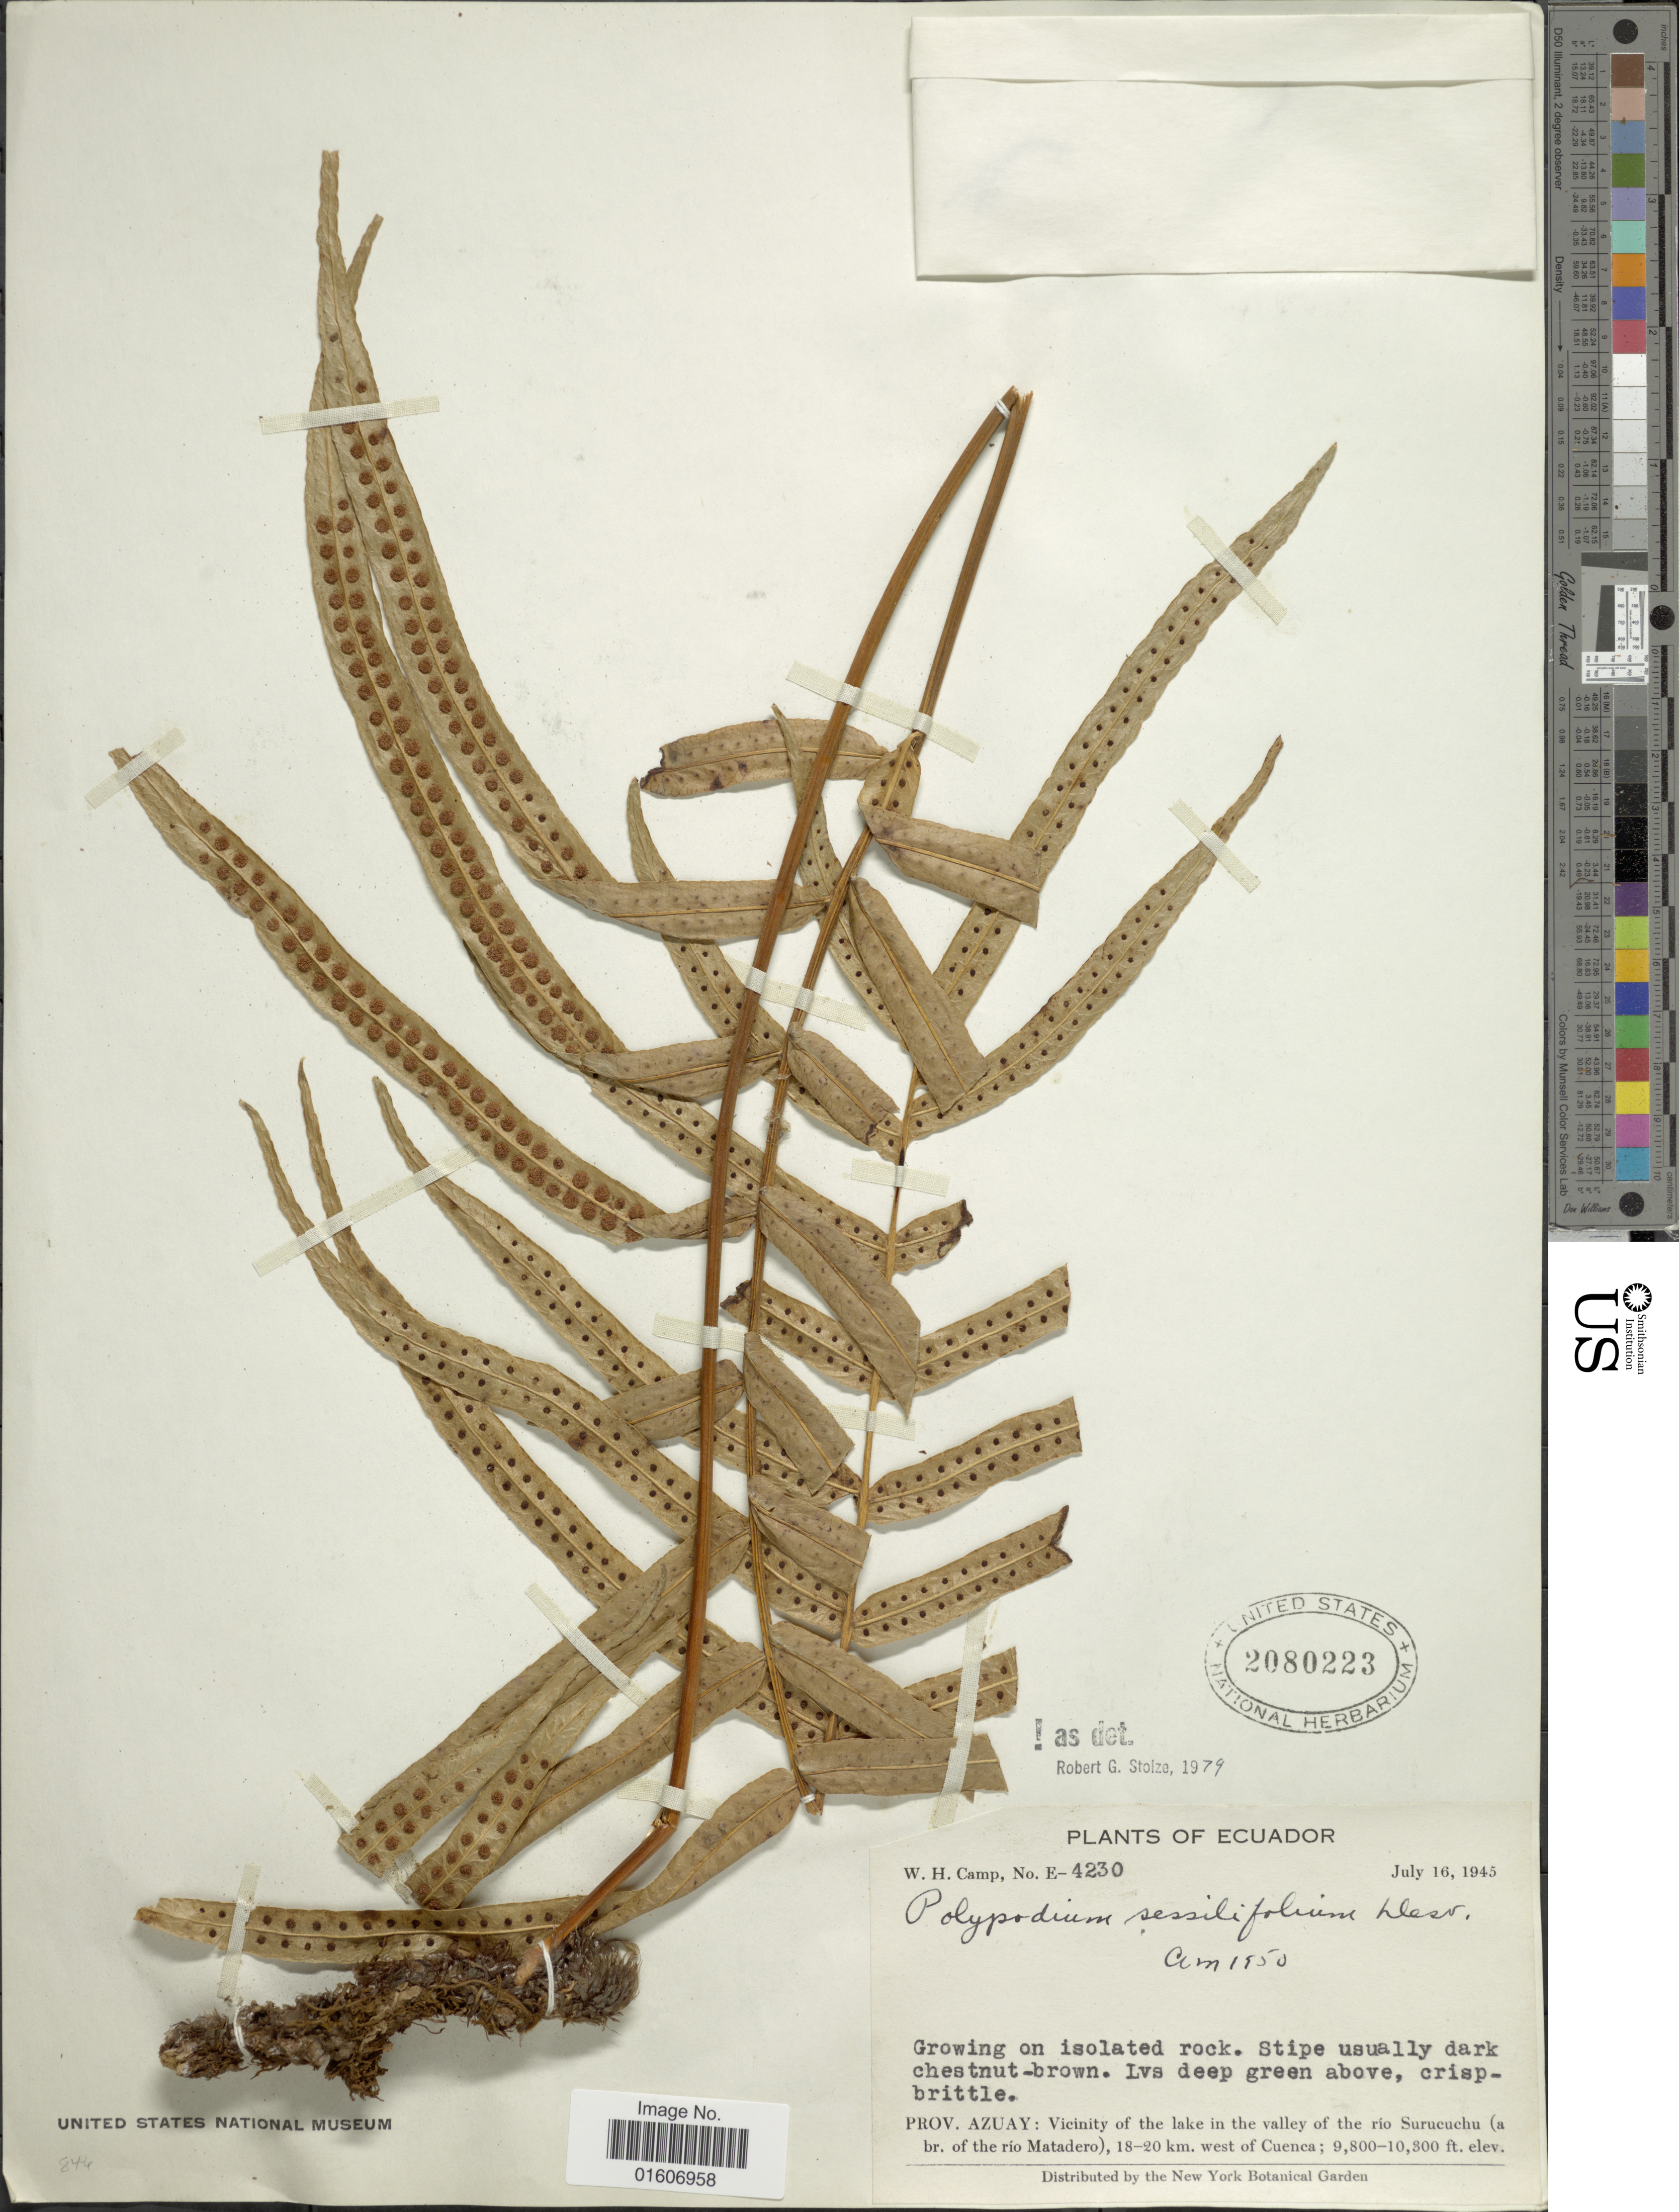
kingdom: Plantae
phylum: Tracheophyta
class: Polypodiopsida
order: Polypodiales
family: Polypodiaceae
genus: Serpocaulon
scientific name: Serpocaulon sessilifolium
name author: (Desv.) A.R. Sm.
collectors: W. H. Camp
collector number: E-4230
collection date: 1945-07-16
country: Ecuador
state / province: Azuay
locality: Vicinity of the lake in the valley of the río Surucuchu ( a br. of the río Matadero), 18-20 km west of Cuenca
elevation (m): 2987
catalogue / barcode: US 2080223